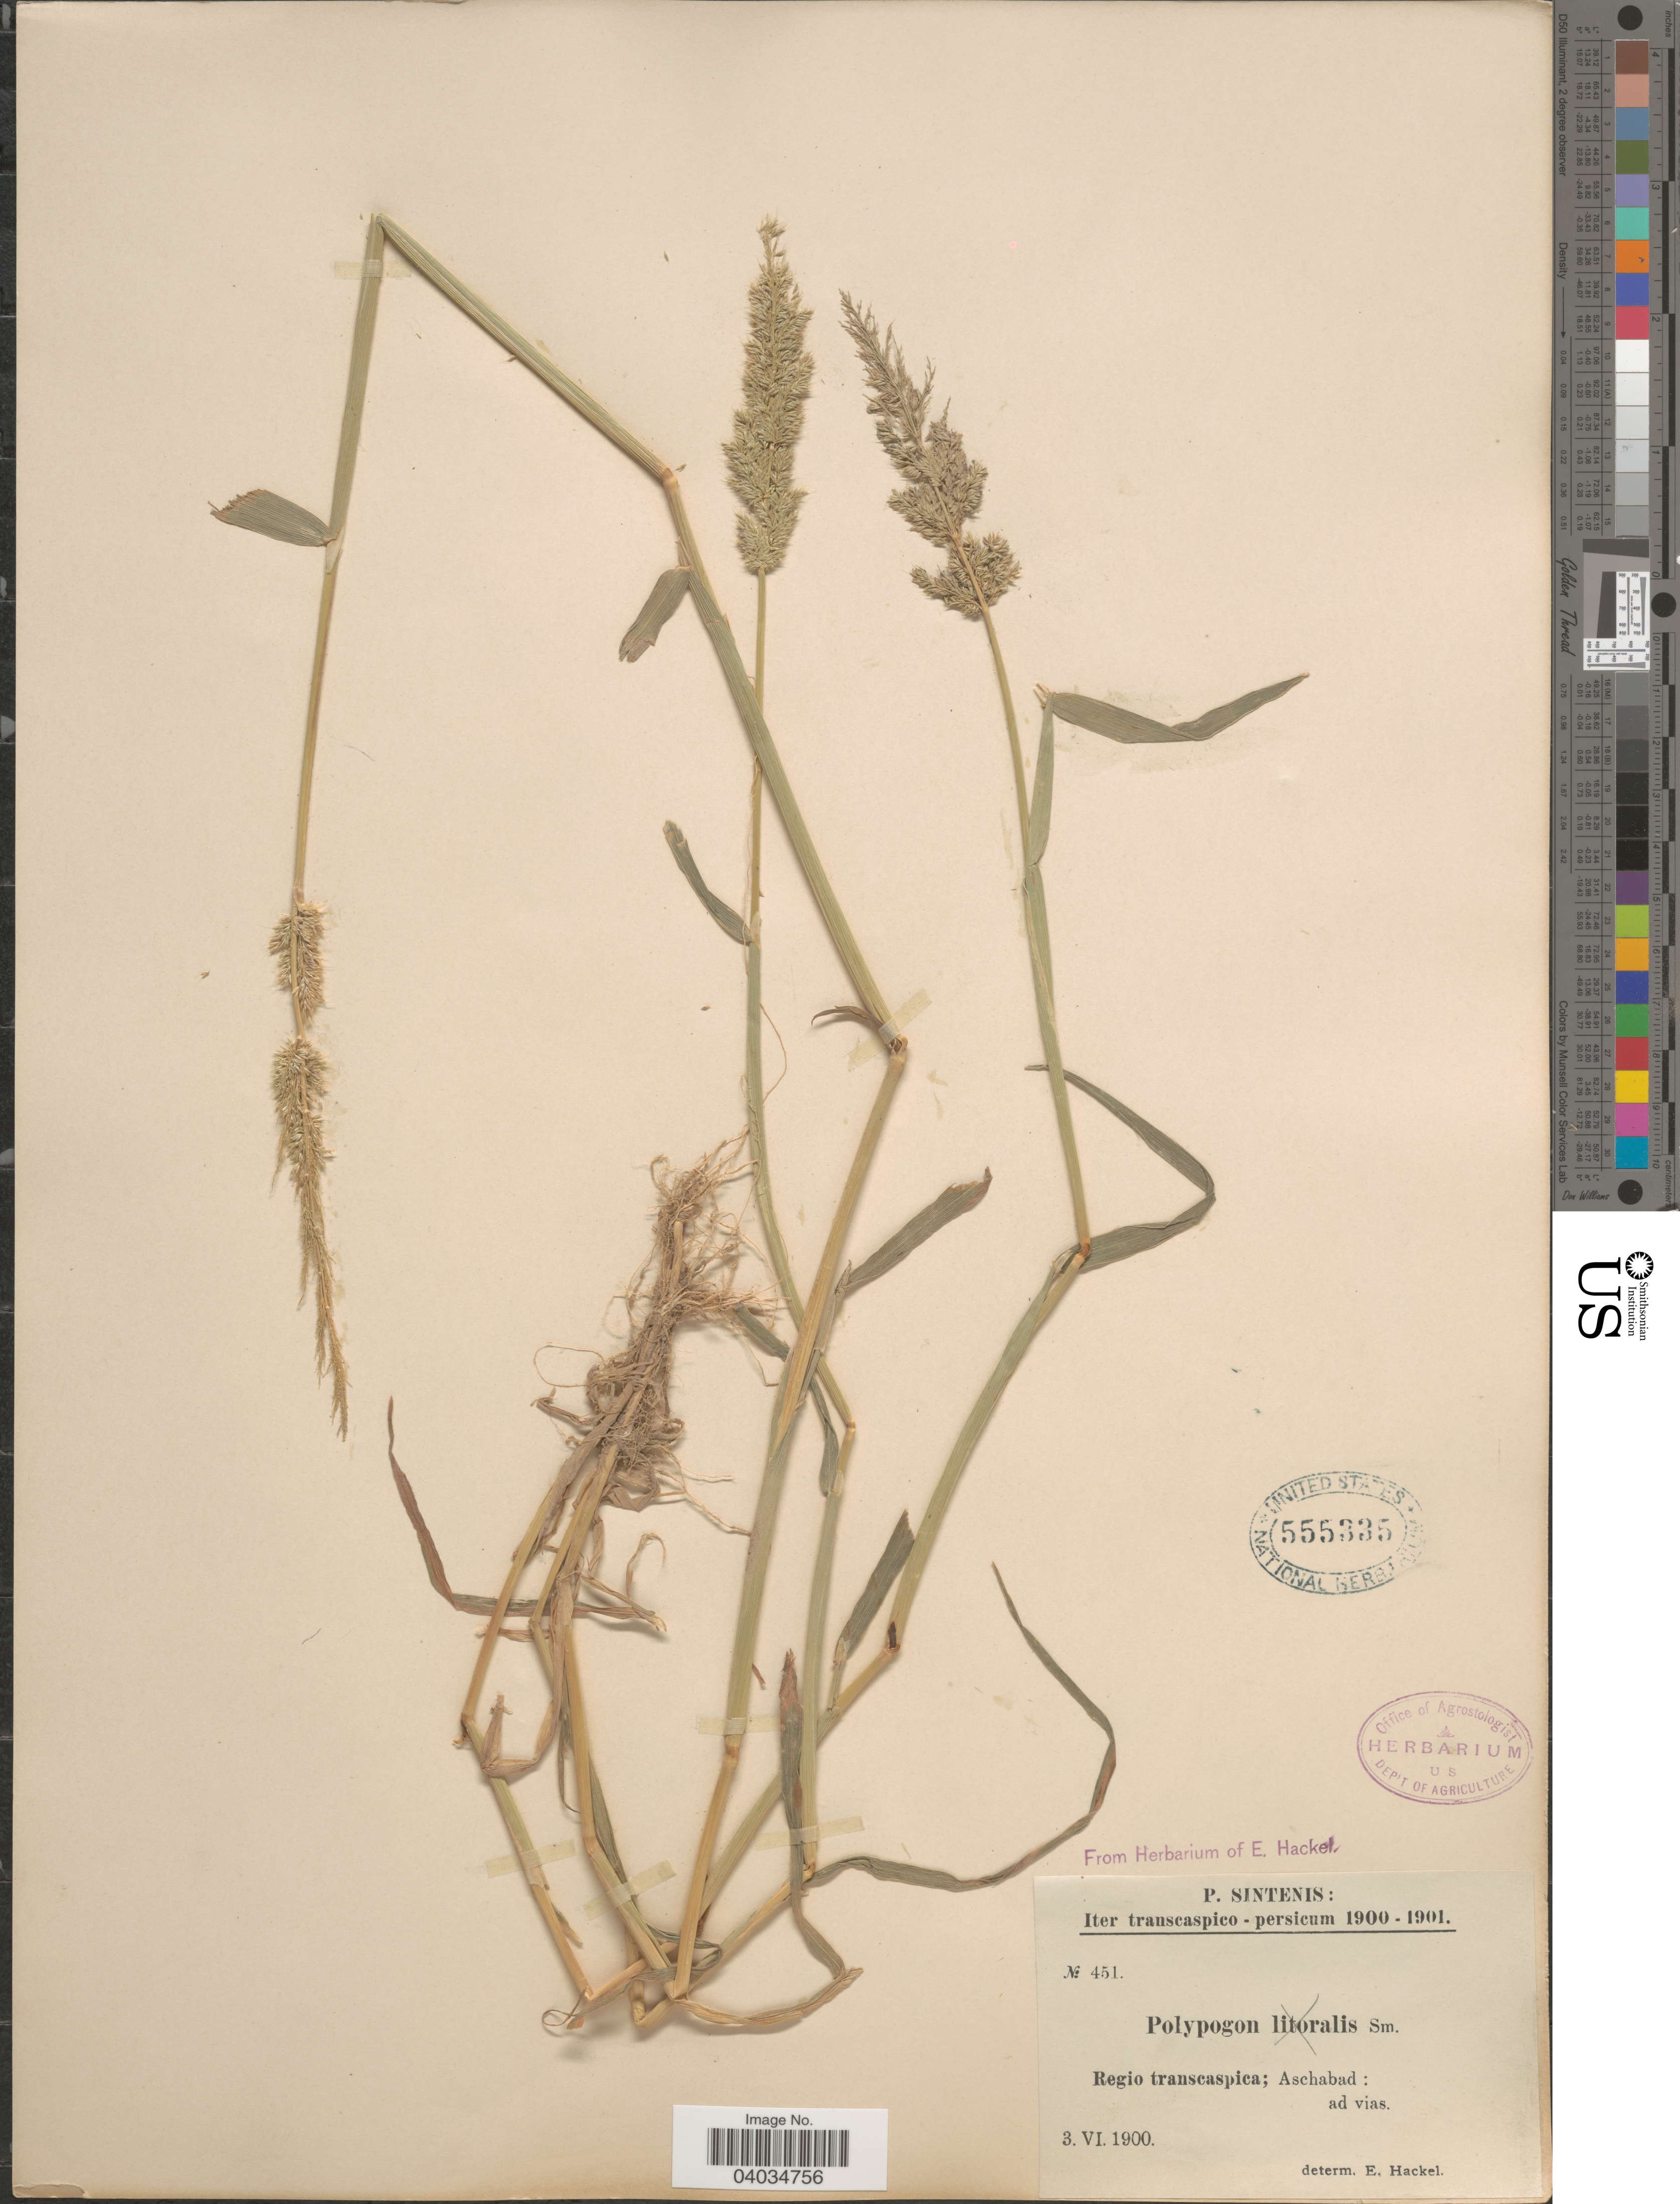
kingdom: Plantae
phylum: Tracheophyta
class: Liliopsida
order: Poales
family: Poaceae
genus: Polypogon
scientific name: Polypogon sp.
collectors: P. Sintenis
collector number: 451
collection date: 1900-06-03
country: Iran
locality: Iter transcaspico - persicum. Regio transcaspica; Aschabad.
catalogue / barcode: US 555335